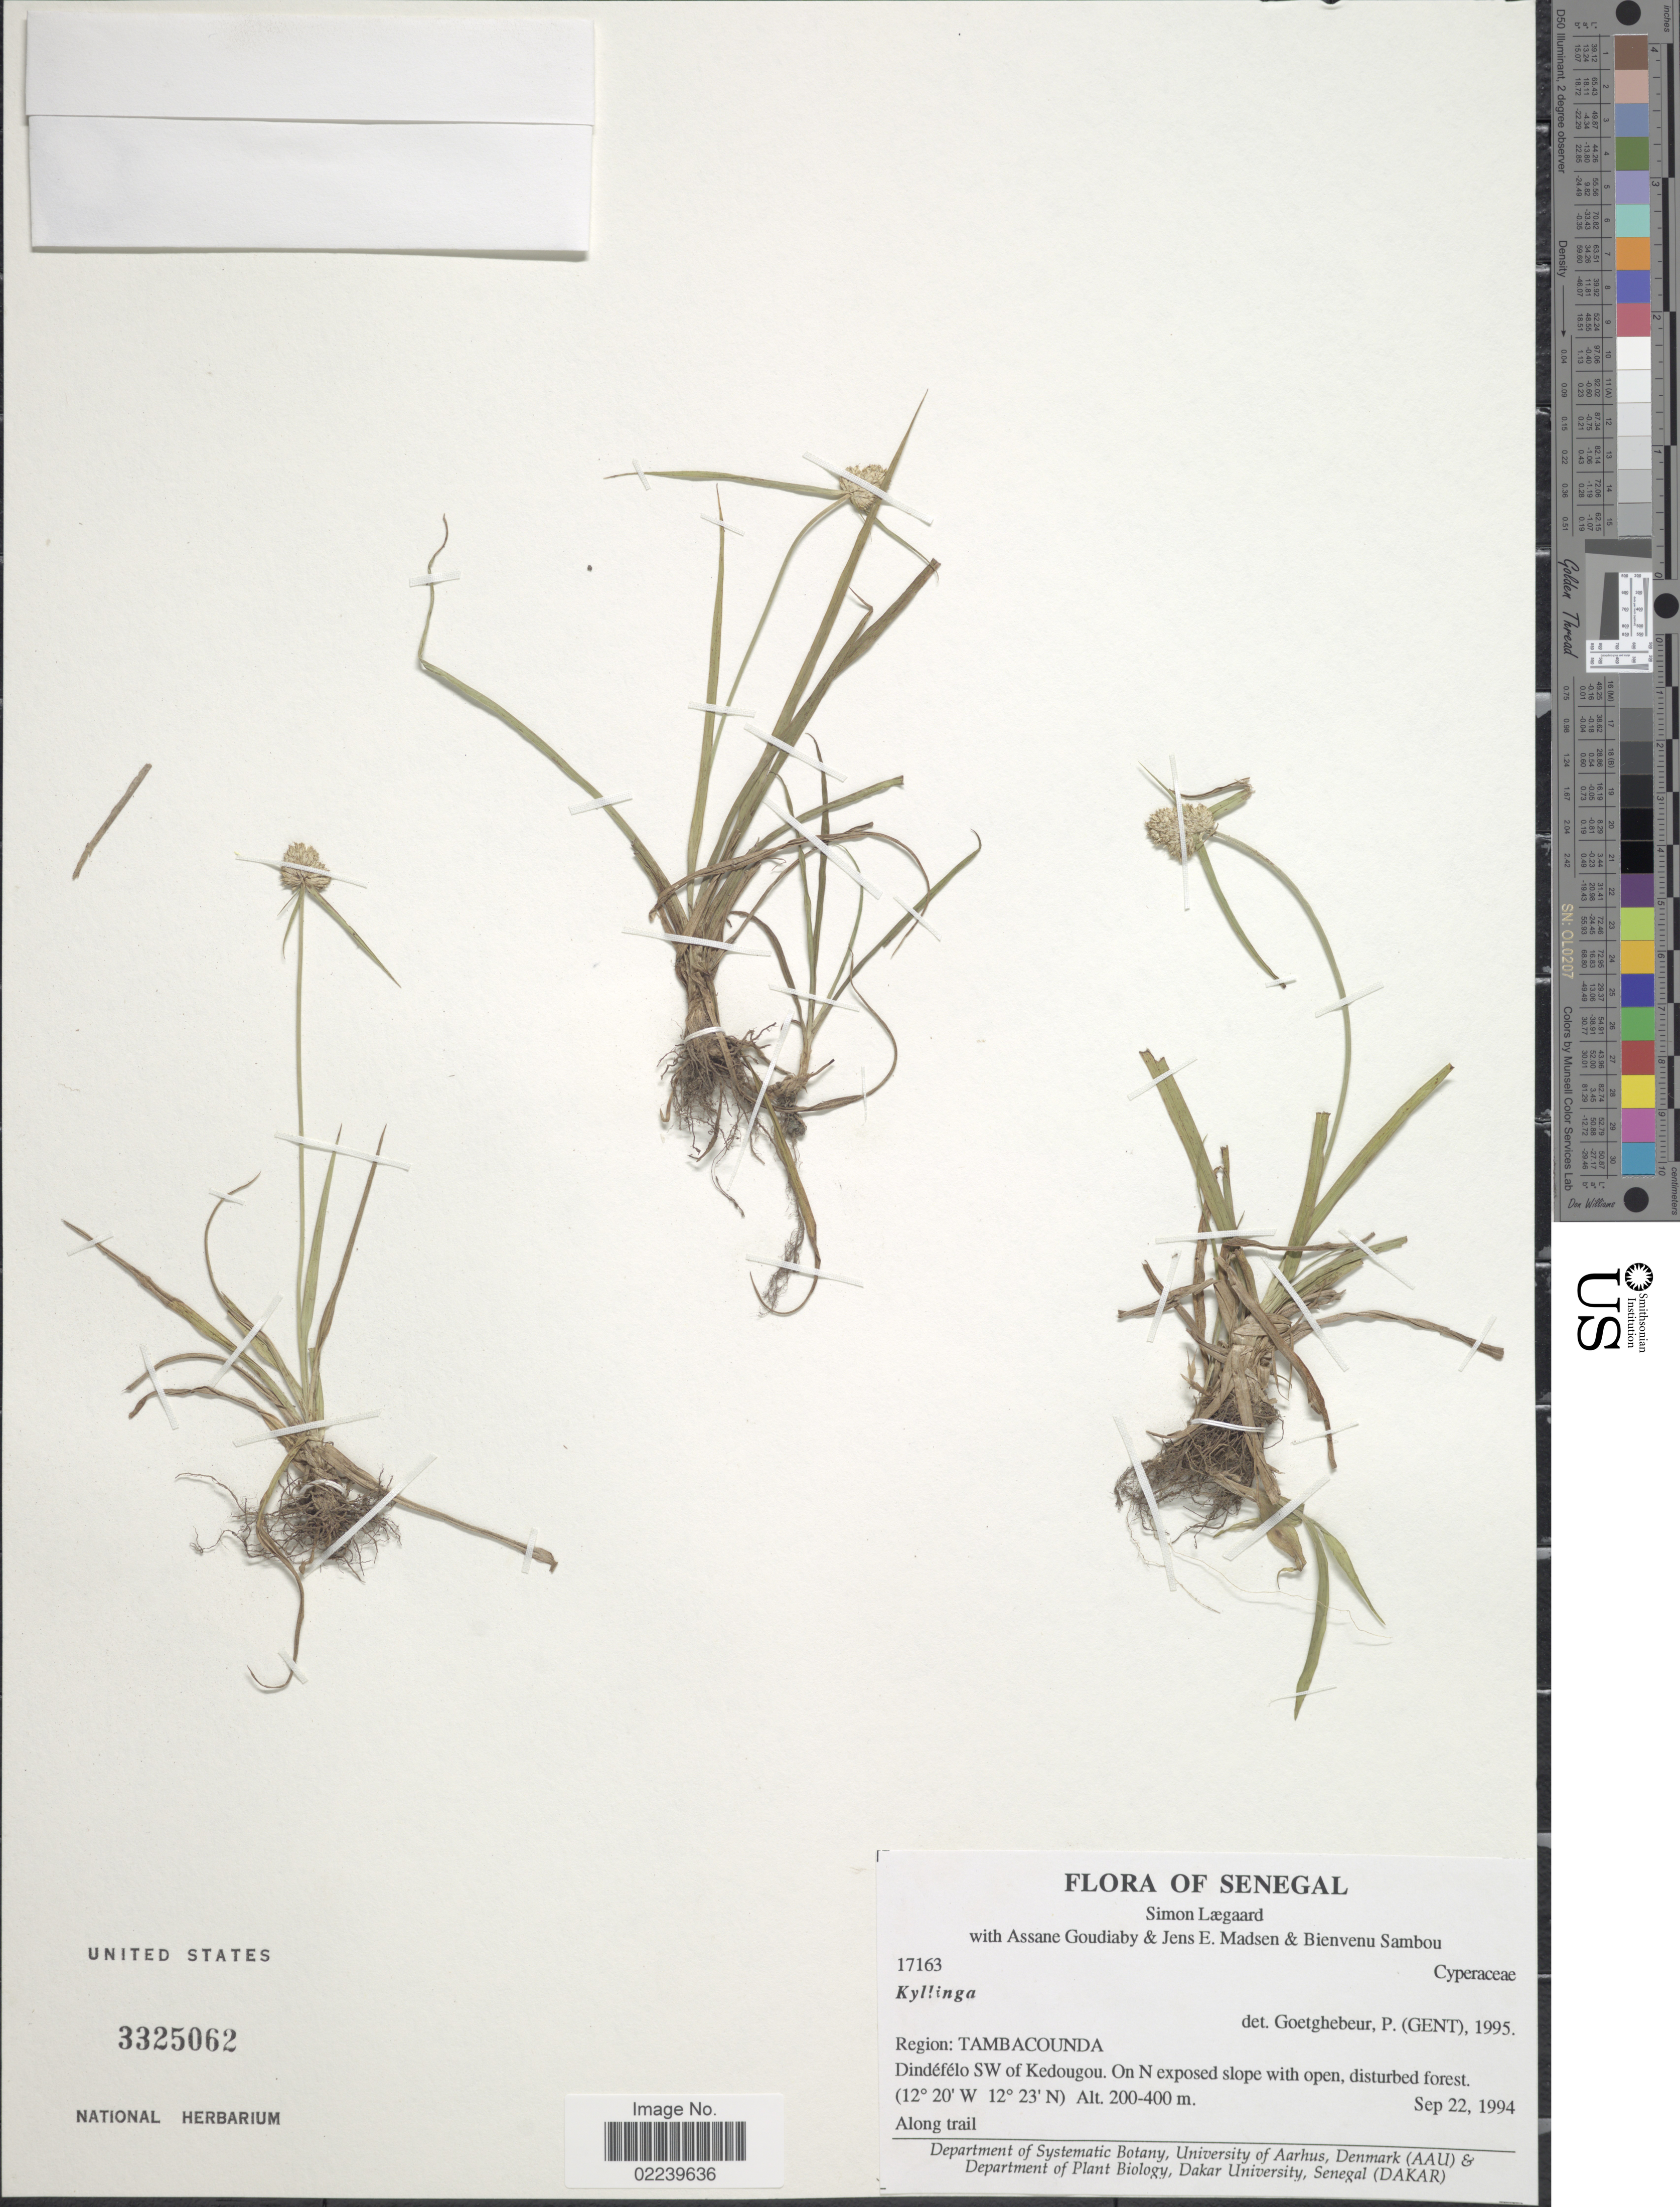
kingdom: Plantae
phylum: Tracheophyta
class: Liliopsida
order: Poales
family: Cyperaceae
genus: Cyperus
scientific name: Cyperus richardii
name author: Steud.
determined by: Strong, M. T., (US), Smithsonian Institution - National Museum of Natural History (UNITED STATES)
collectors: S. Lægaard, A. Goudiaby, J. E. Madsen & B. Sambou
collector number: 17163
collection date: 1994-09-22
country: Senegal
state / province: Tambacounda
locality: Dindefelo SW of Kedougou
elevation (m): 200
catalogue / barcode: US 3325062